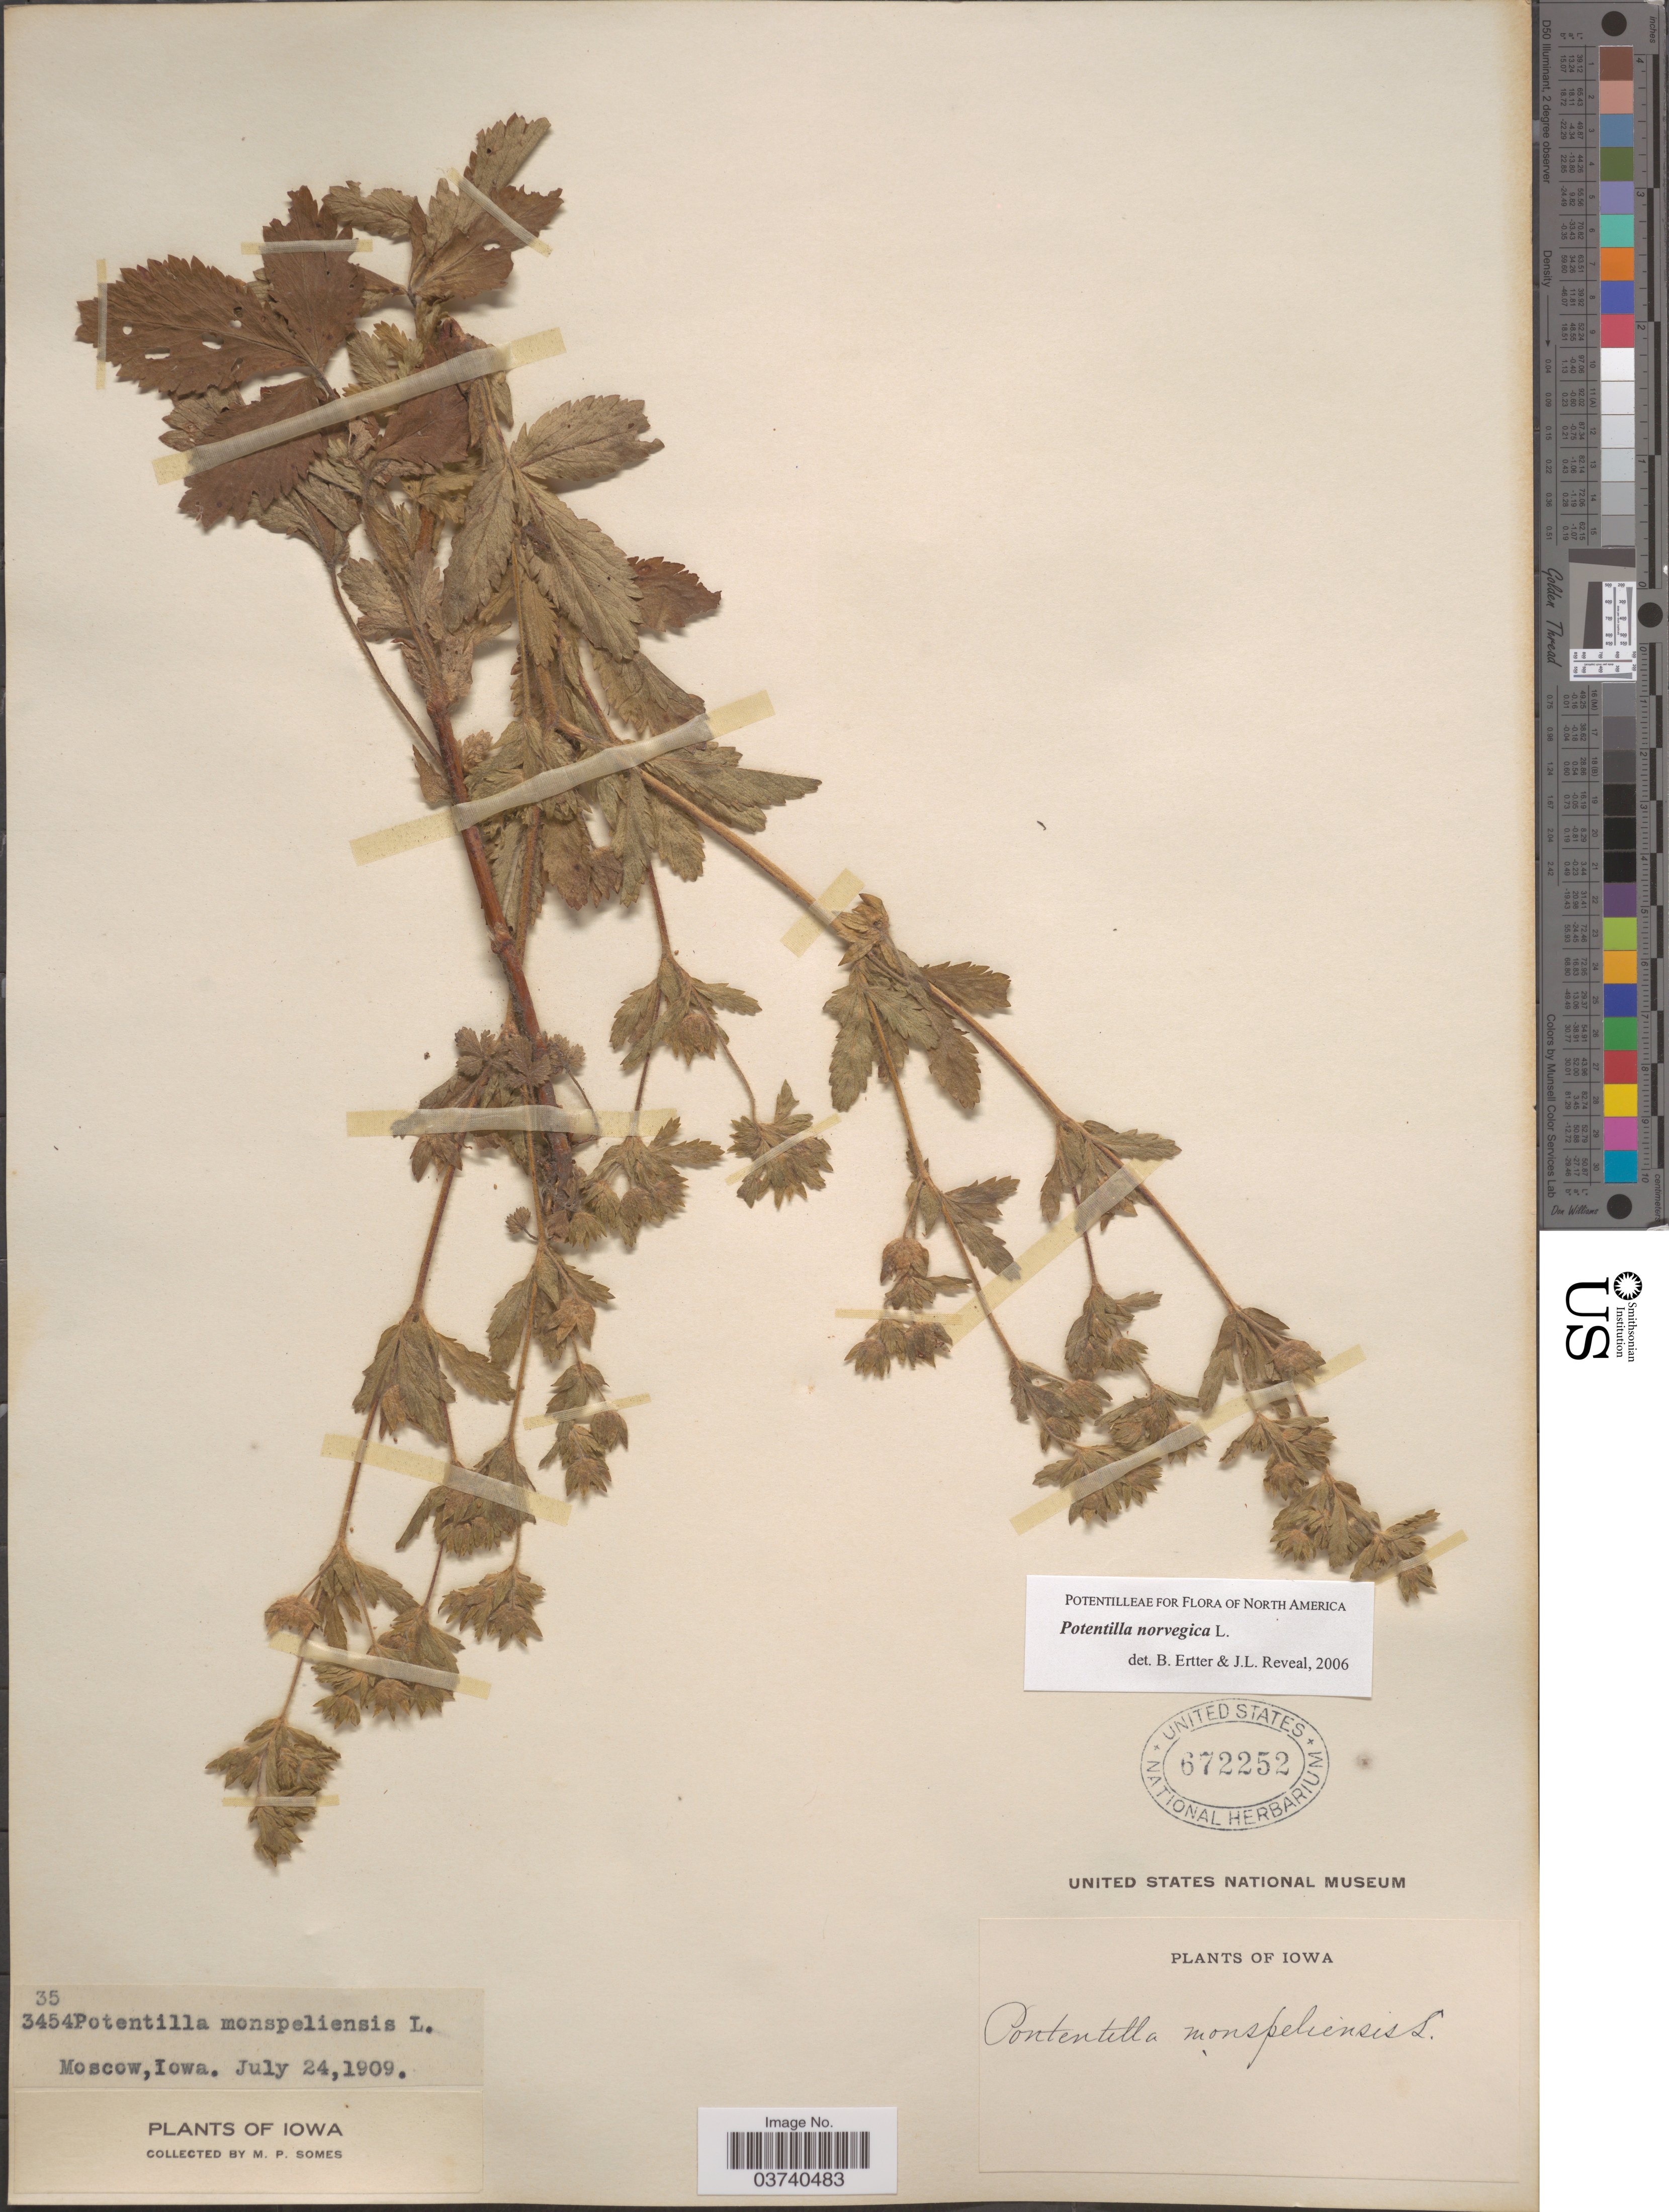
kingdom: Plantae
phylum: Tracheophyta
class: Magnoliopsida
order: Rosales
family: Rosaceae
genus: Potentilla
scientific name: Potentilla norvegica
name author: L.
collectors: M. Somes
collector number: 35/3454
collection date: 1909-07-24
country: United States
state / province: Iowa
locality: Moscow.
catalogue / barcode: US 672252